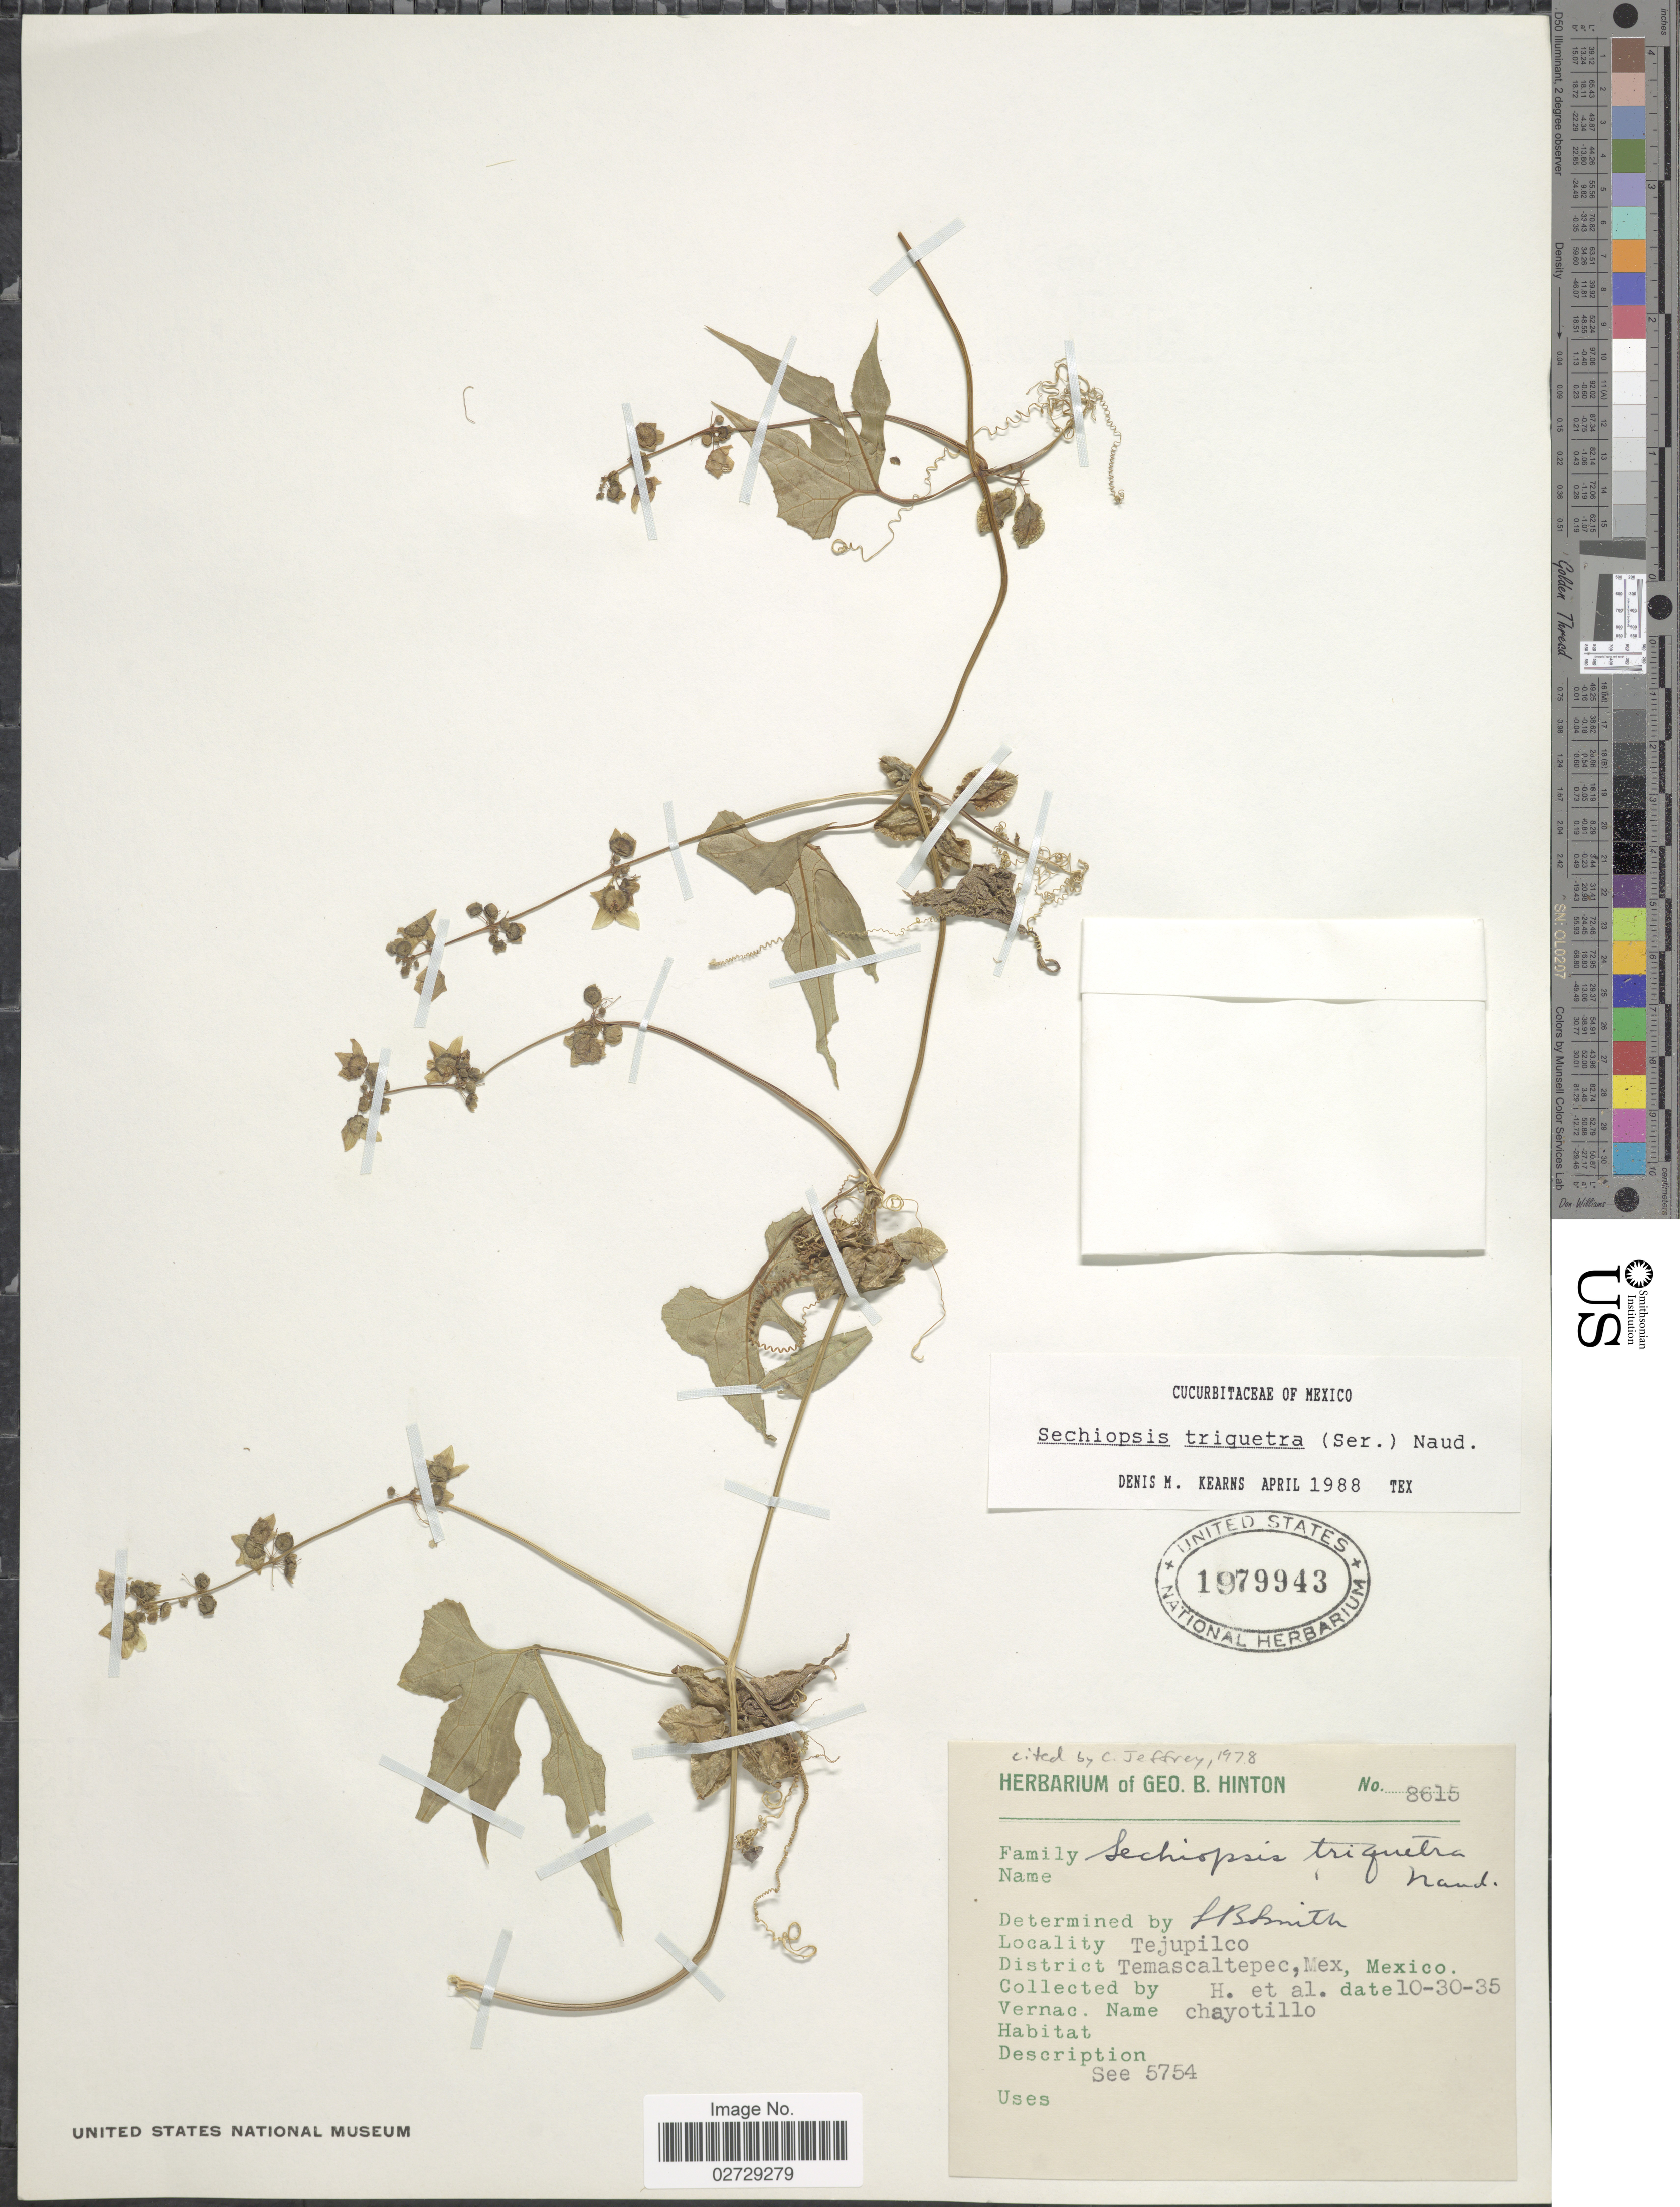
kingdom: Plantae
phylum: Tracheophyta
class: Magnoliopsida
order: Cucurbitales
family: Cucurbitaceae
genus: Sechiopsis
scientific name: Sechiopsis triquetra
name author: (Moc. & Sessé ex Ser.) Naudin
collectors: G. B. Hinton & et al.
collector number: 8615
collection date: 1935-10-30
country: Mexico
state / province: México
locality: Tejupilco, District Temascaltepec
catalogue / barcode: US 1979943